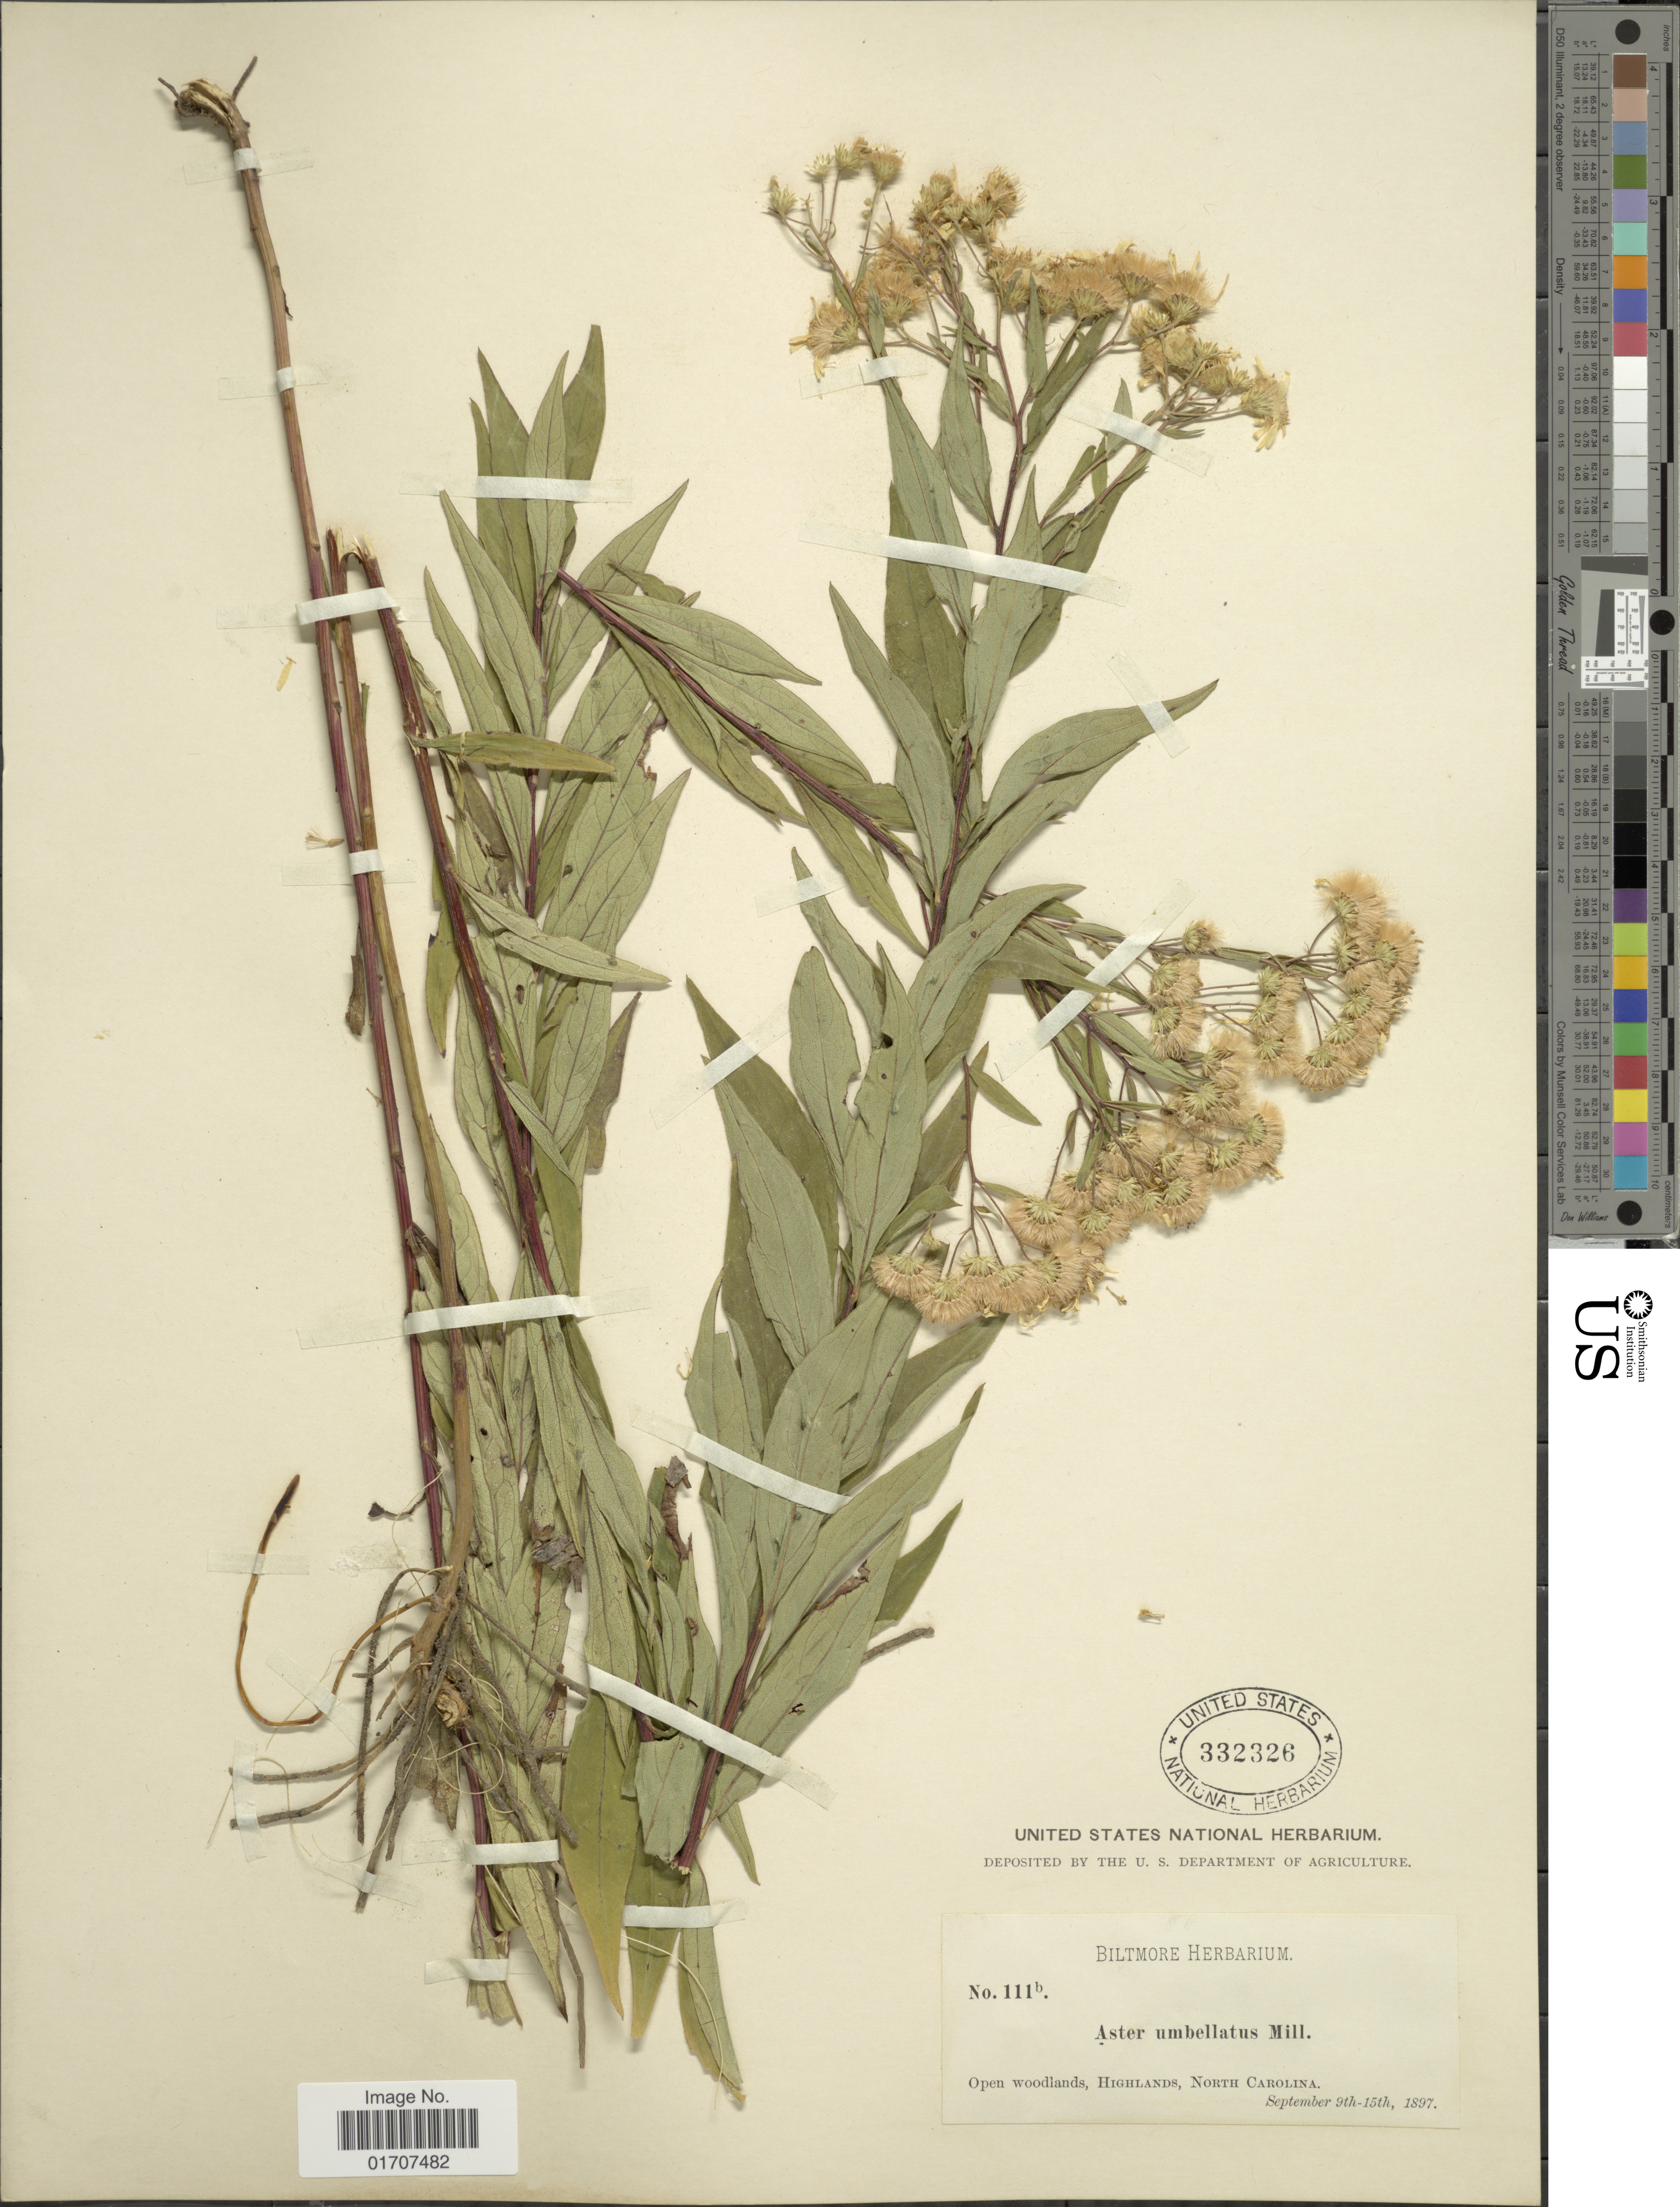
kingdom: Plantae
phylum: Tracheophyta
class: Magnoliopsida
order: Asterales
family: Asteraceae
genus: Doellingeria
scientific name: Doellingeria umbellata var. umbellata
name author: Nees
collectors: ex herb. Biltmore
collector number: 111b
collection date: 1897-09-09/1897-09-15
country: United States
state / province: North Carolina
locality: Open woodlands, Highlands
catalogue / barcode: US 332326